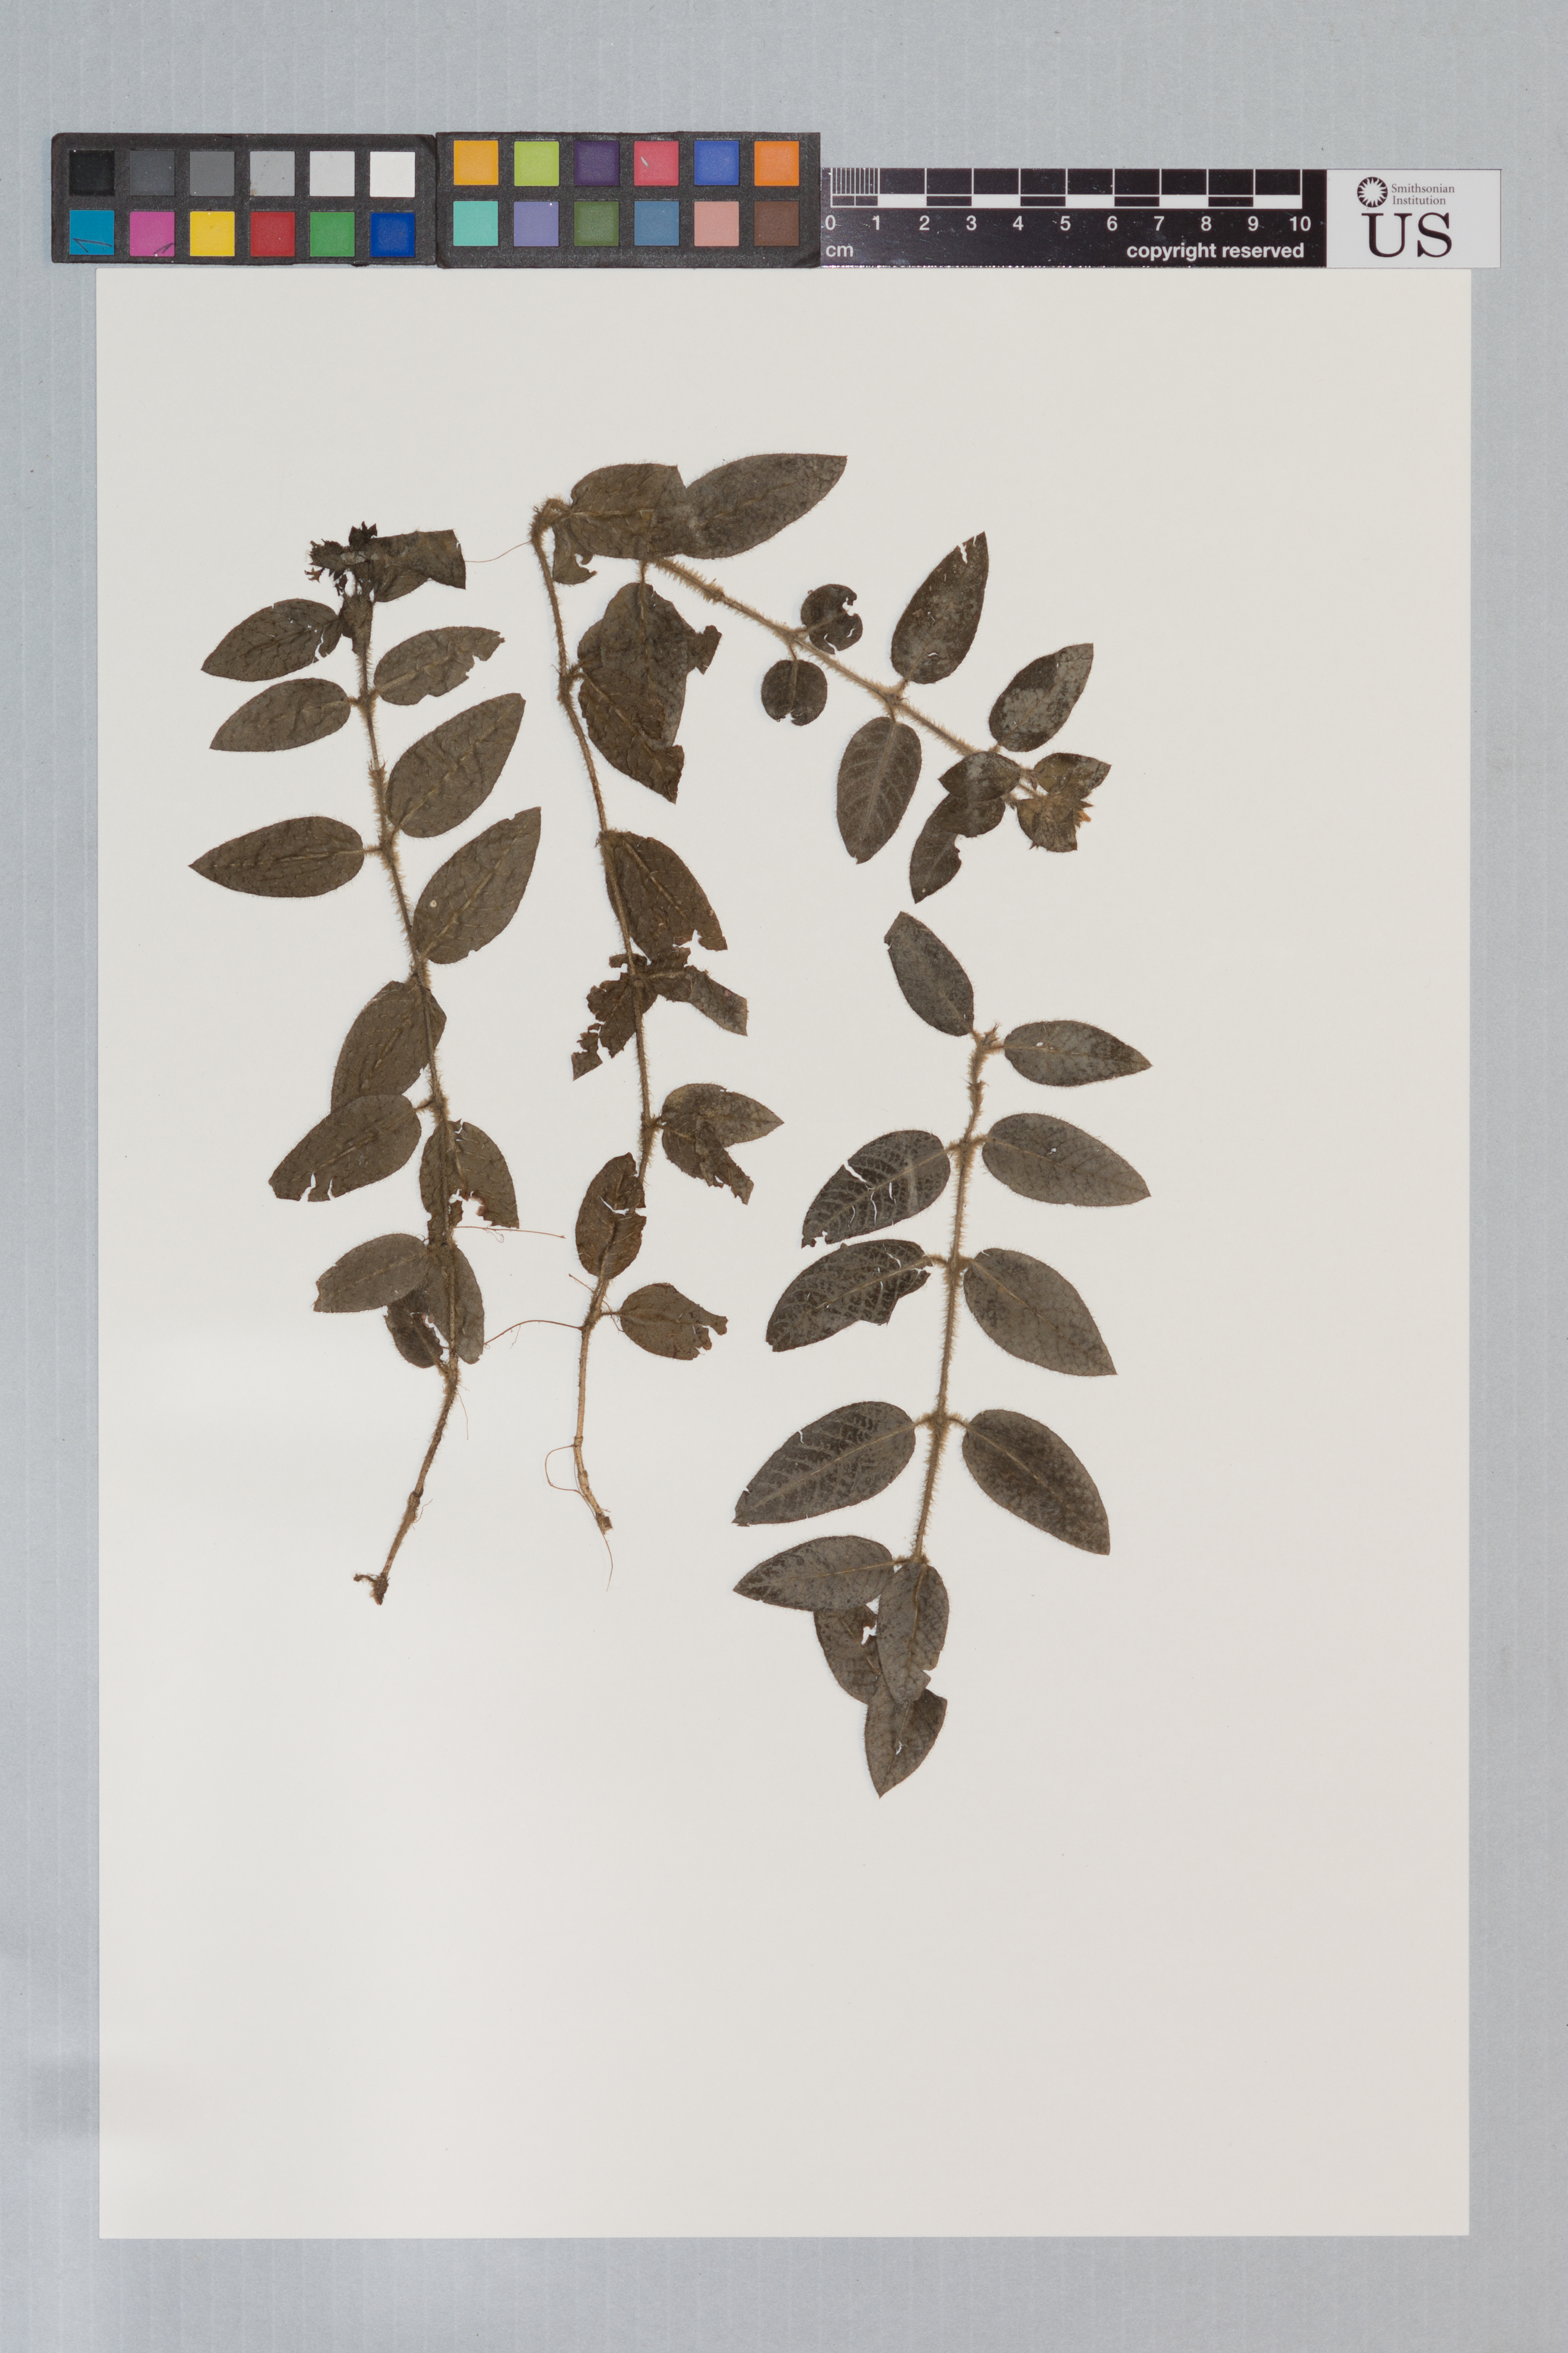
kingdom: Plantae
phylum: Tracheophyta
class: Magnoliopsida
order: Gentianales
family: Rubiaceae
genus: Psychotria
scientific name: Psychotria variegata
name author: Steyerm.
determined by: Taylor, Charlotte M.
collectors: H. D. Clarke, T. Hollowell, K. David, C. Chin & C. Perry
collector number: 5436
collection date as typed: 6 July 1997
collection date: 1997-07-06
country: Guyana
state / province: Cuyuni-Mazaruni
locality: Paruima, 9 km W; 0.5-1.0 km E of Ararata scrub area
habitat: Dense forest on brown sand, with Aspidosperma, Eperua & Licania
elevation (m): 780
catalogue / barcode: US 3401380